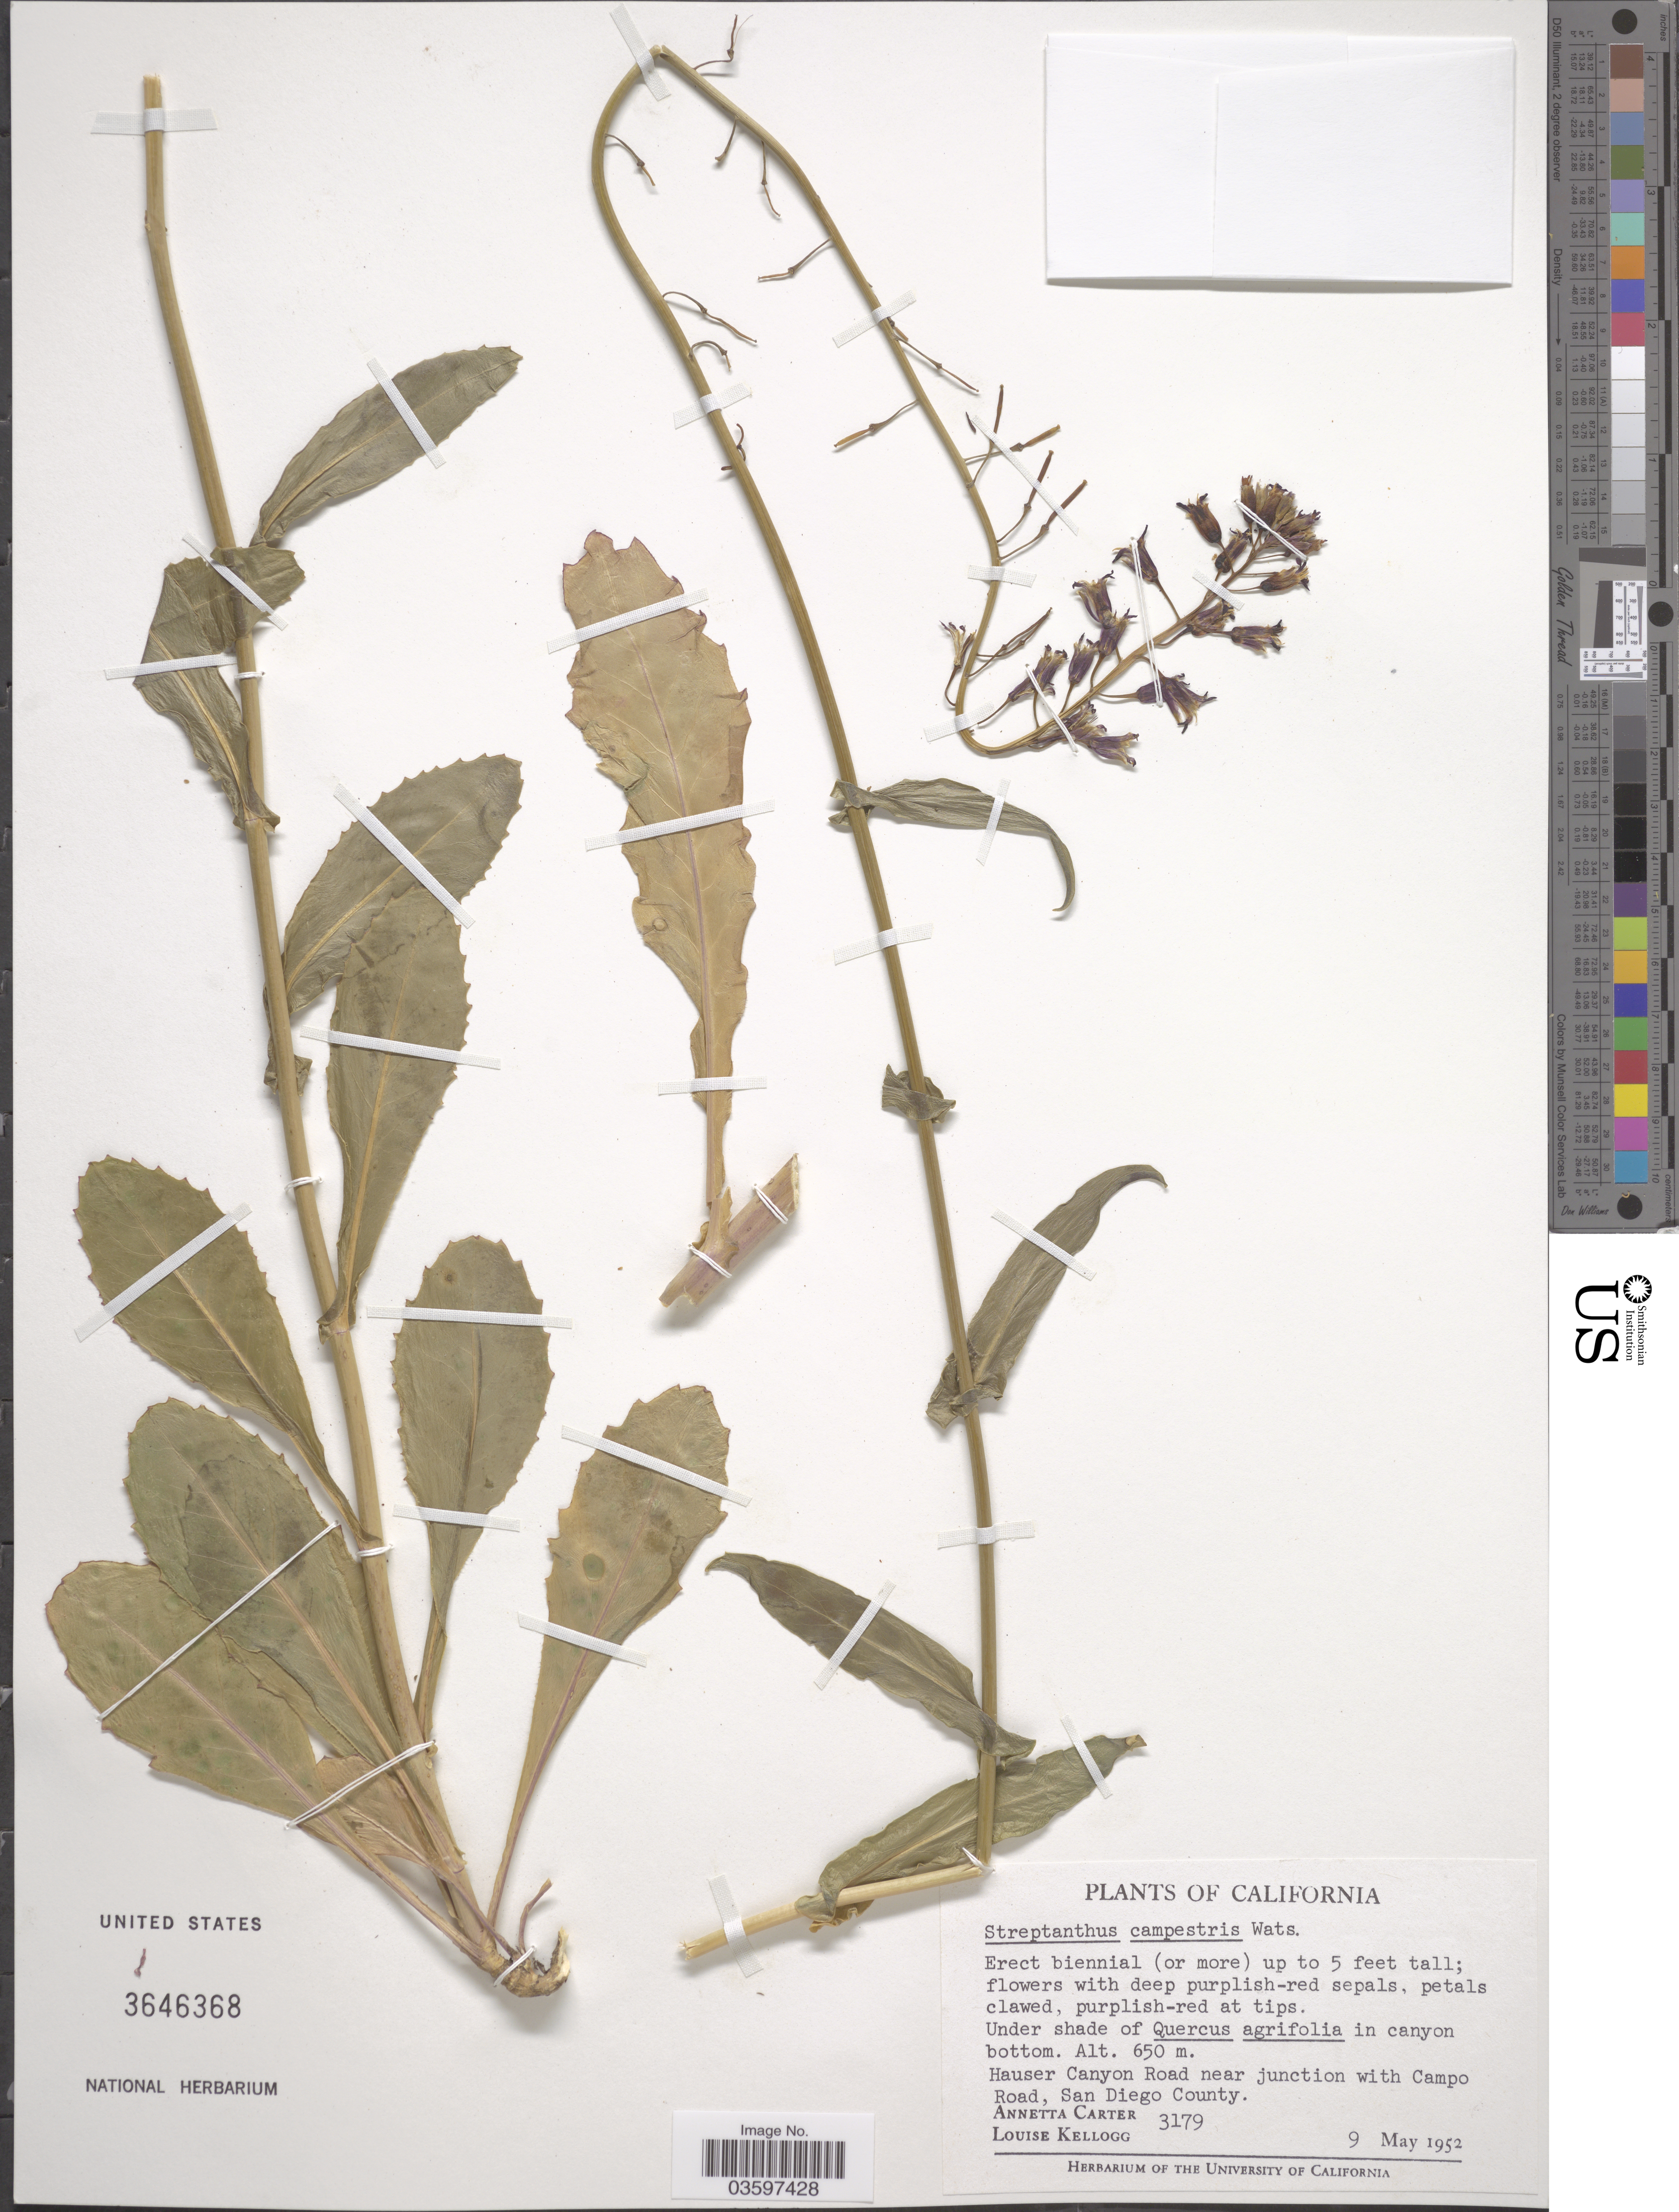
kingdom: Plantae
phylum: Tracheophyta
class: Magnoliopsida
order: Brassicales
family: Brassicaceae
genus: Streptanthus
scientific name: Streptanthus campestris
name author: S. Watson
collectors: A. Carter & L. Kellogg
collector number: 3179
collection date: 1952-05-09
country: United States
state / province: California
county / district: San Diego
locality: Hauser Canyon Road near junction with Campo Road, San Diego County.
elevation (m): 650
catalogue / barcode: US 3646368